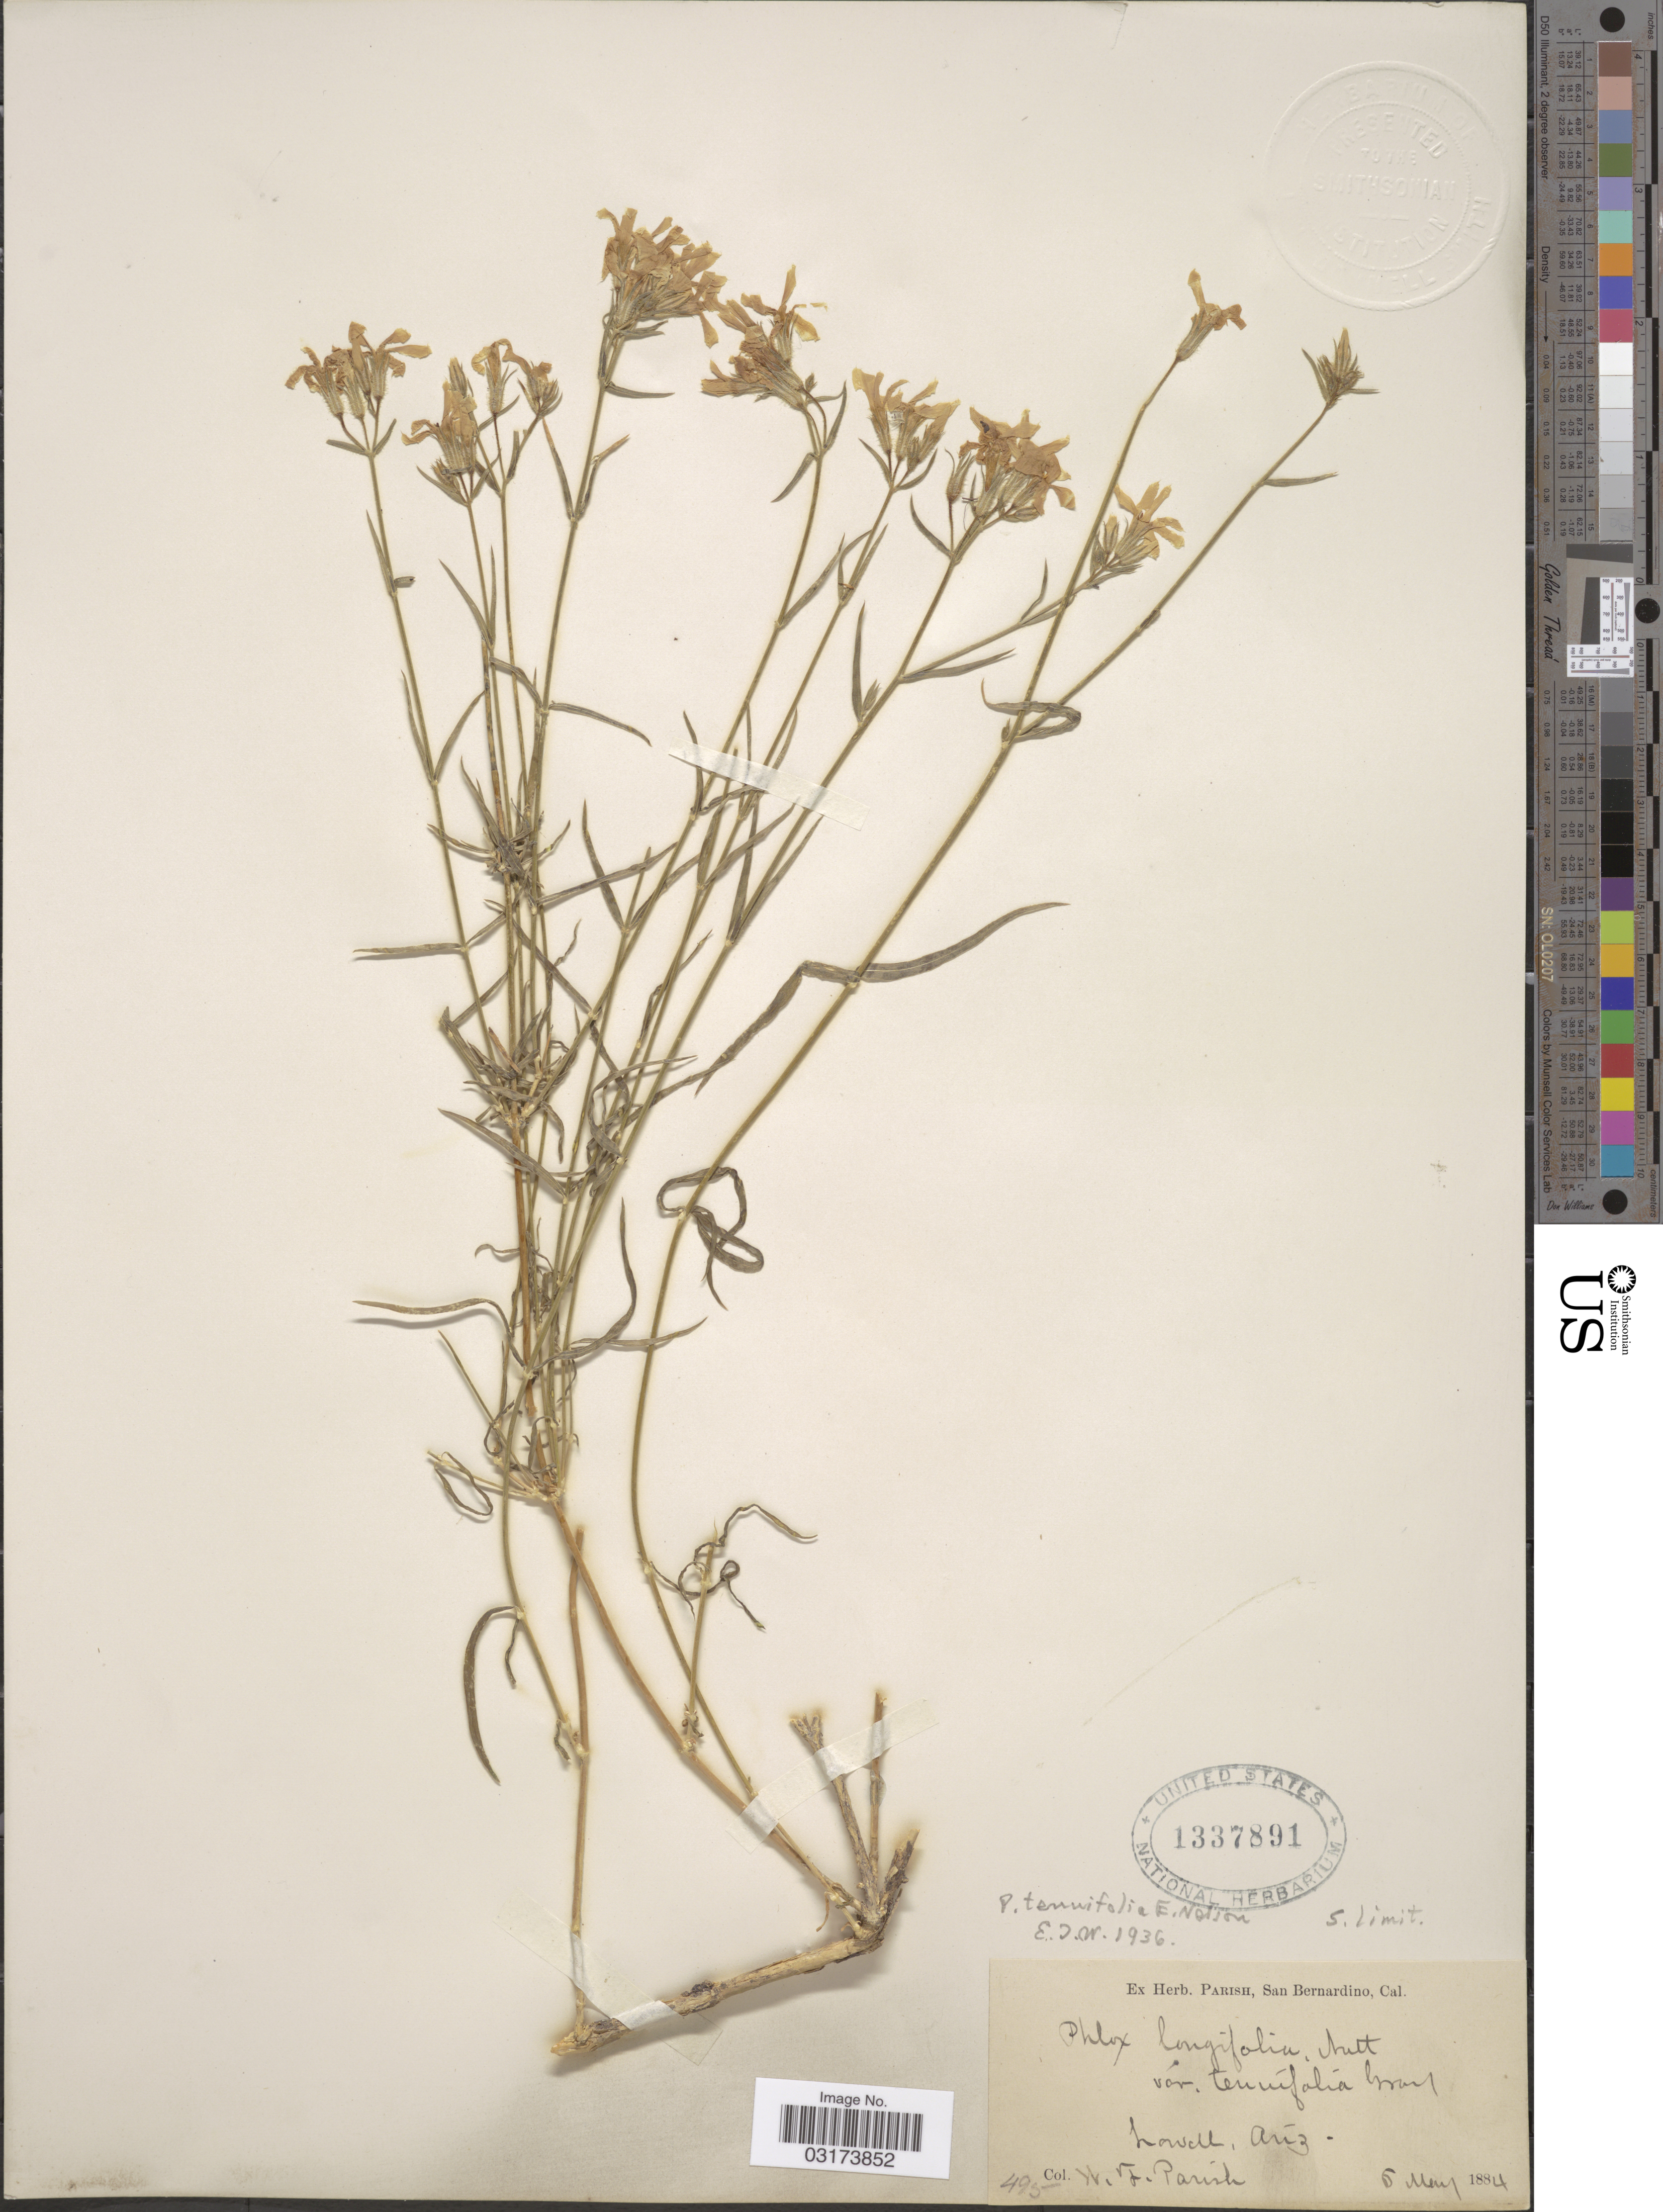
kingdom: Plantae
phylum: Tracheophyta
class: Magnoliopsida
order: Ericales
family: Polemoniaceae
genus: Phlox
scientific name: Phlox tenuifolia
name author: E.E. Nelson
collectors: W. F. Parish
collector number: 495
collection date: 1884-05-05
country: United States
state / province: Arizona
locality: Lowell.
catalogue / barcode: US 1337891